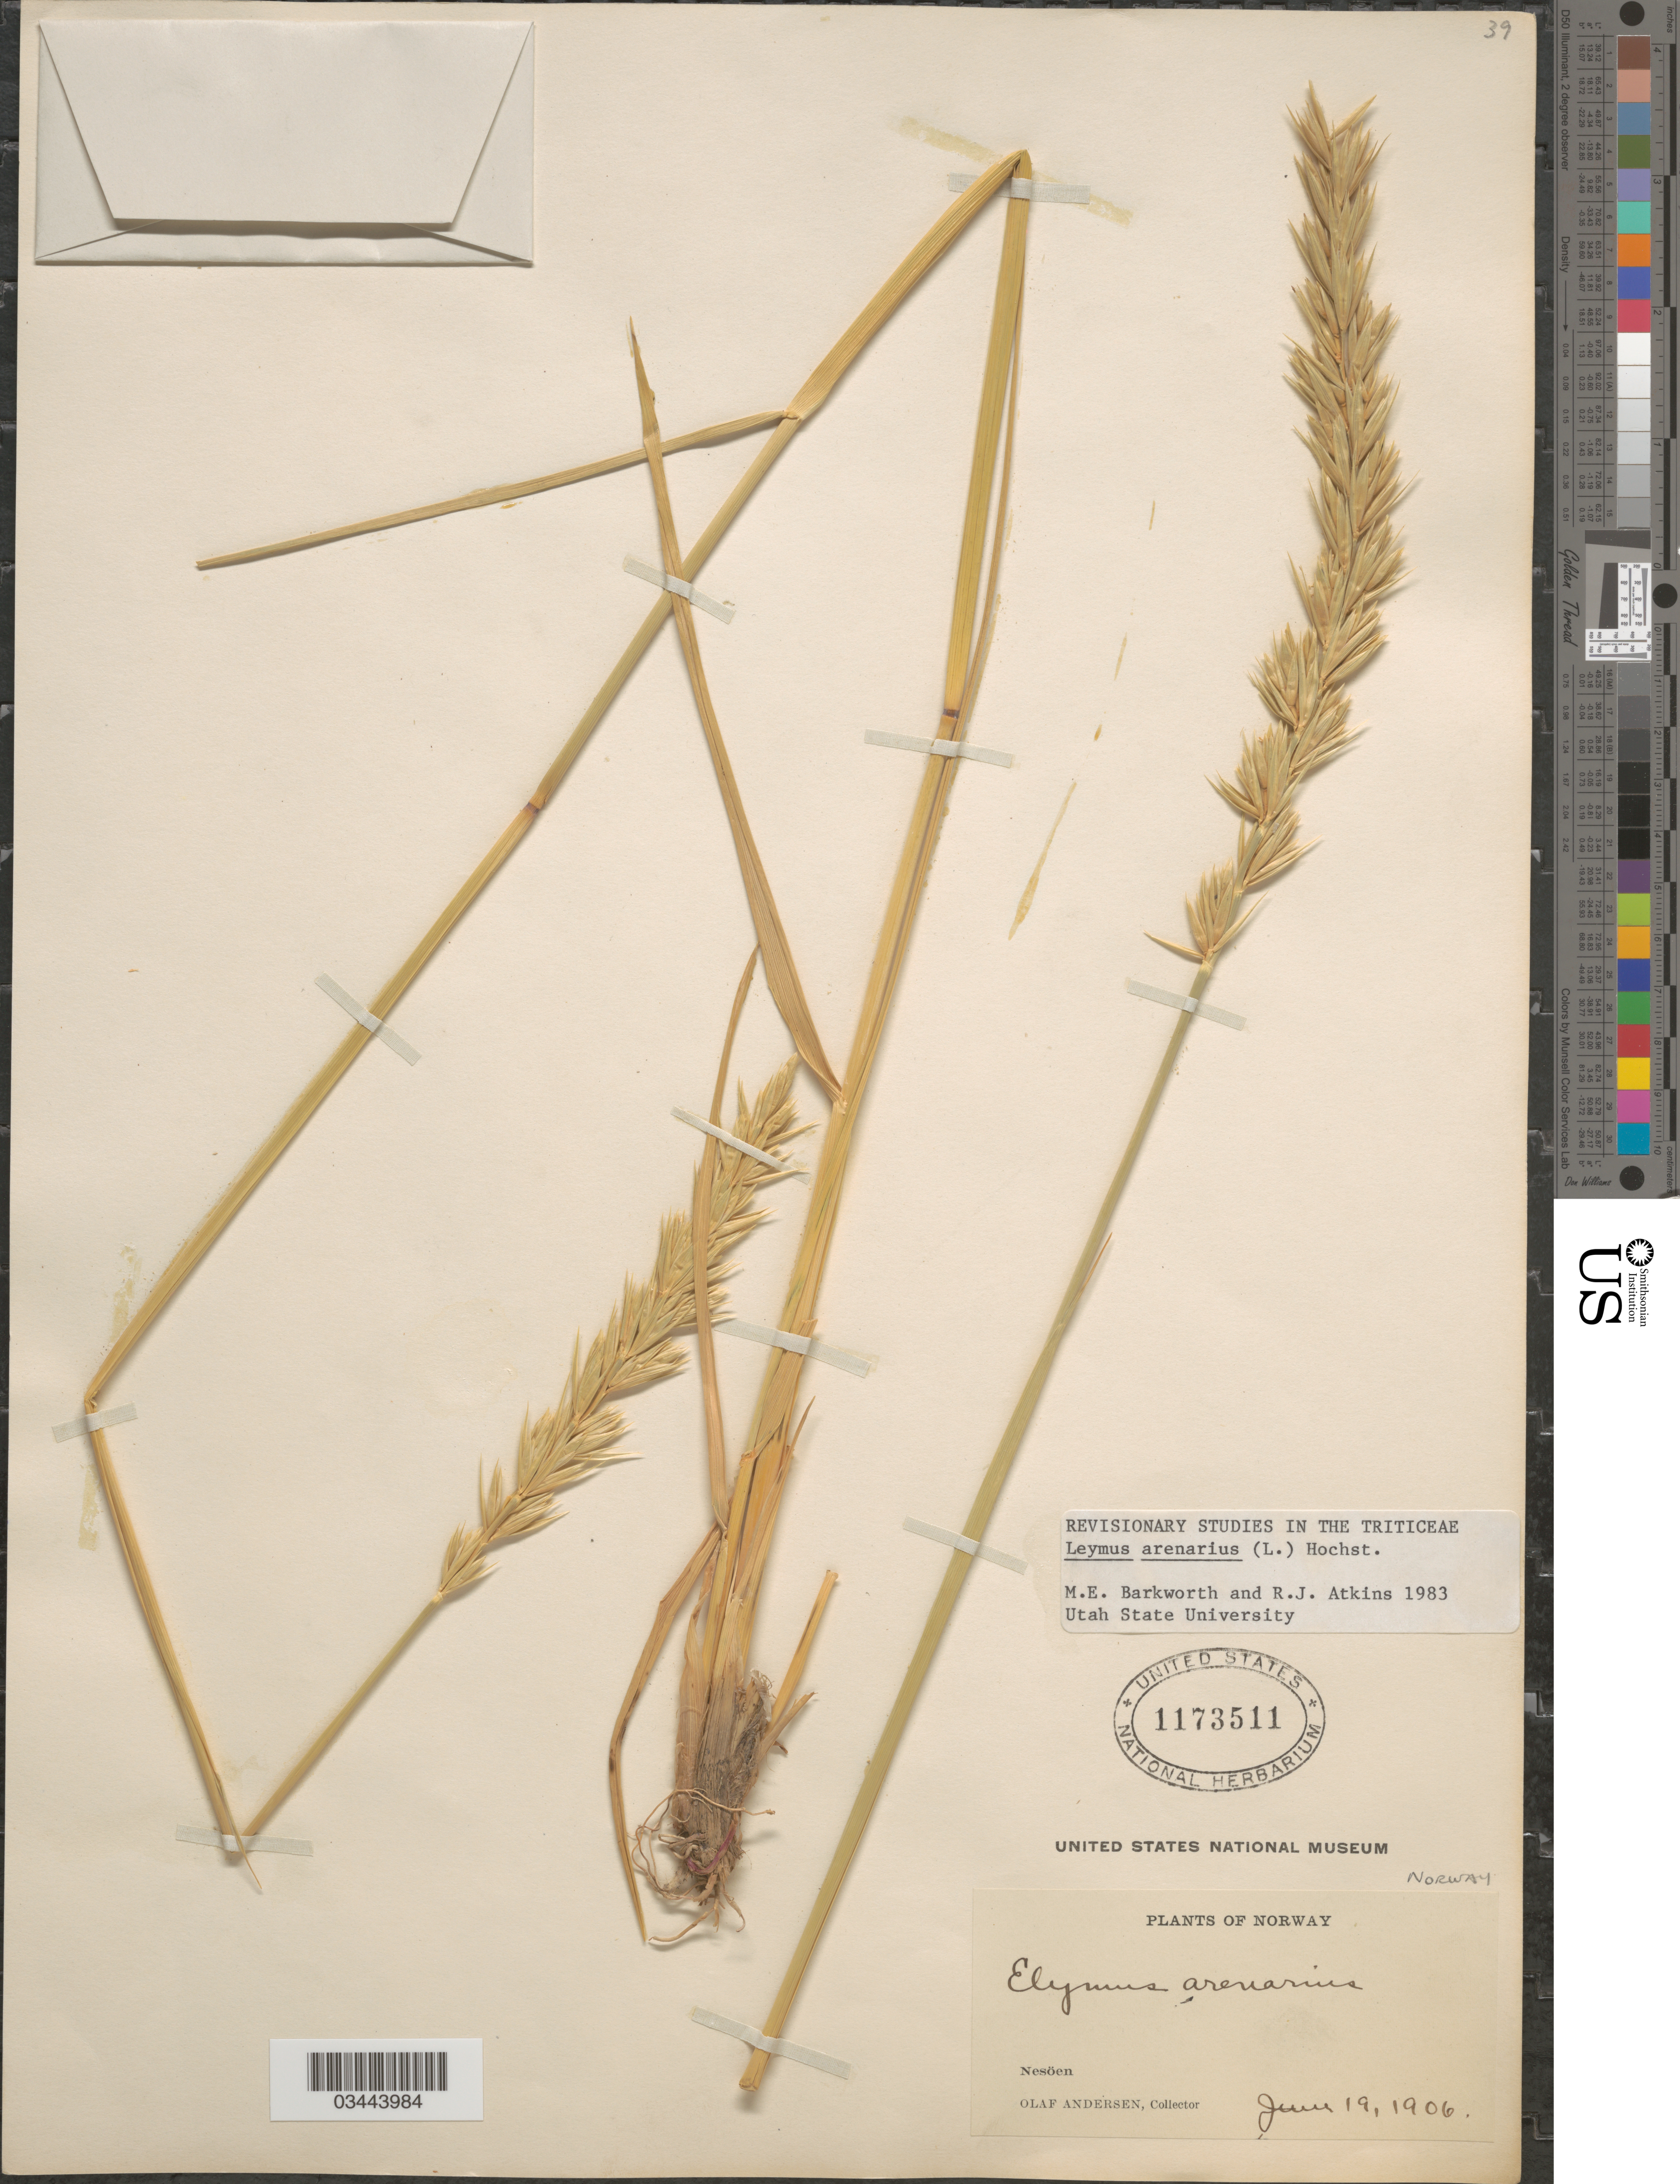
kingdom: Plantae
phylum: Tracheophyta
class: Liliopsida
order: Poales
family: Poaceae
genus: Leymus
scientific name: Leymus arenarius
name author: (L.) Hochst.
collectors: O. Andersen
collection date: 1906-06-19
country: Norway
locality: Nesöen.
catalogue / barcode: US 1173511